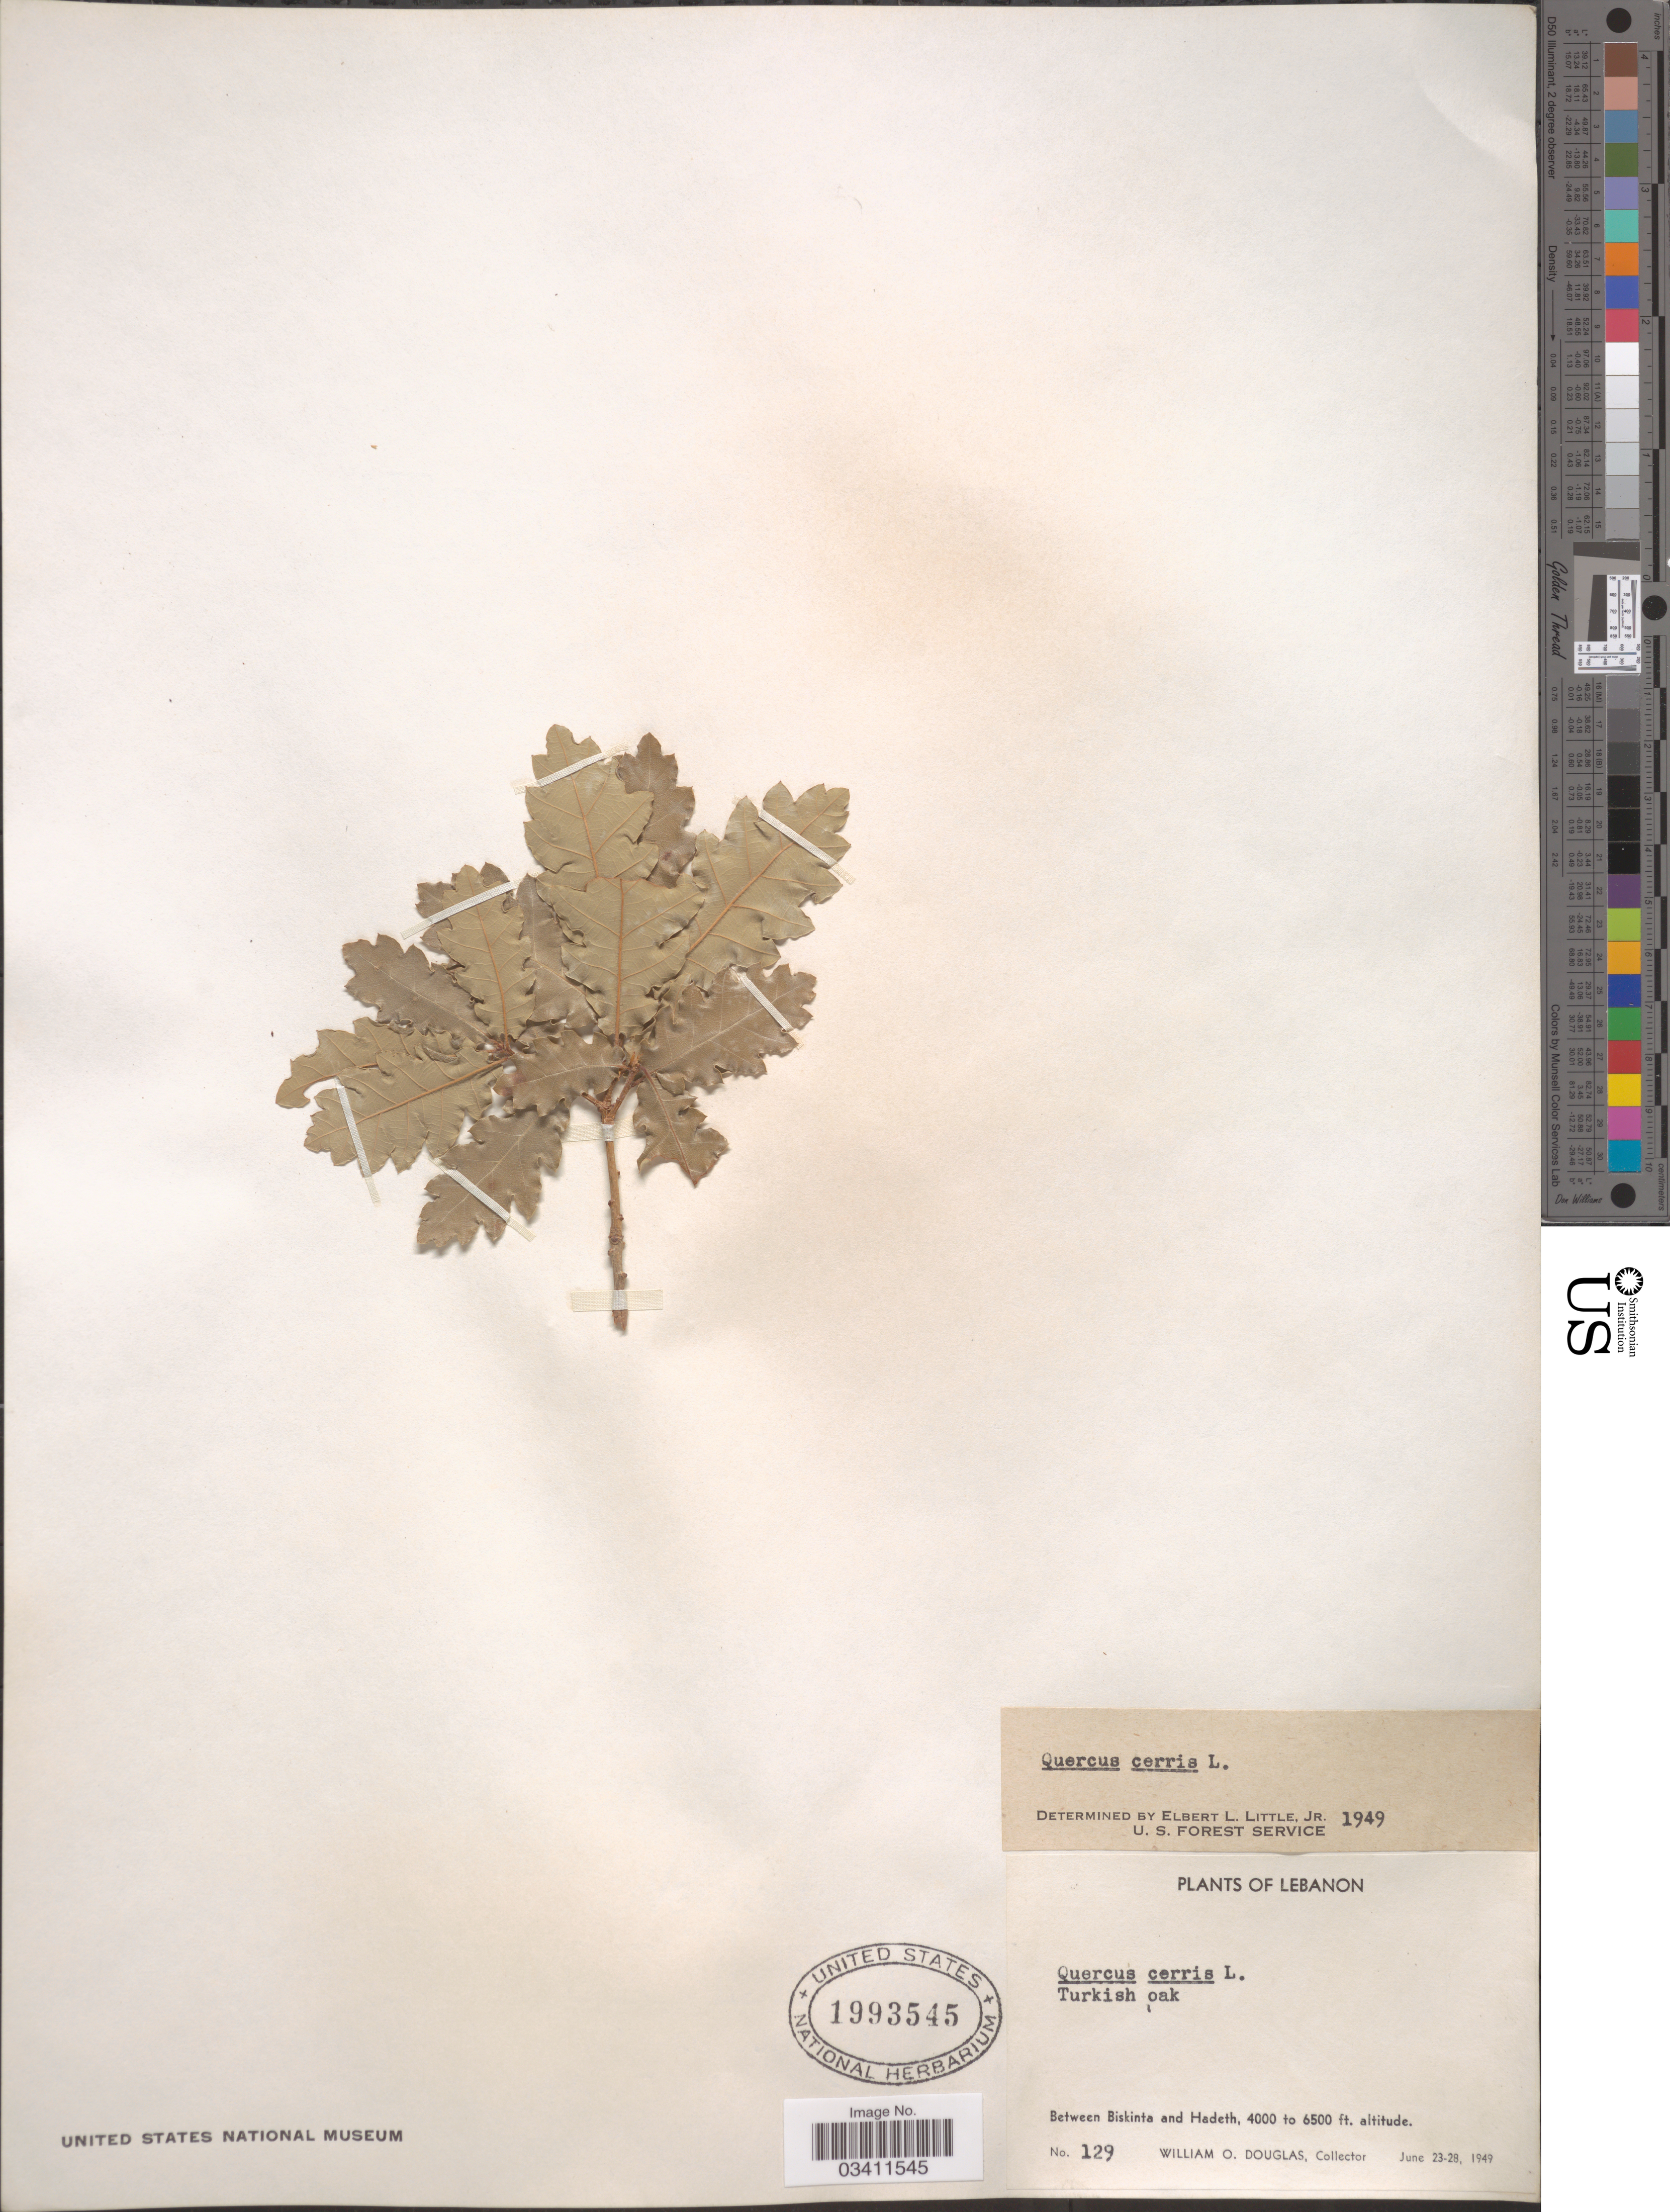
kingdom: Plantae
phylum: Tracheophyta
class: Magnoliopsida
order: Fagales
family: Fagaceae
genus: Quercus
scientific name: Quercus cerris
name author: L.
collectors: W. Douglas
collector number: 129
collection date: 1949-06-23/1949-06-28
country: Lebanon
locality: Between Biskinta and Hadeth.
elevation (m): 1219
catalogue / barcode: US 1993545